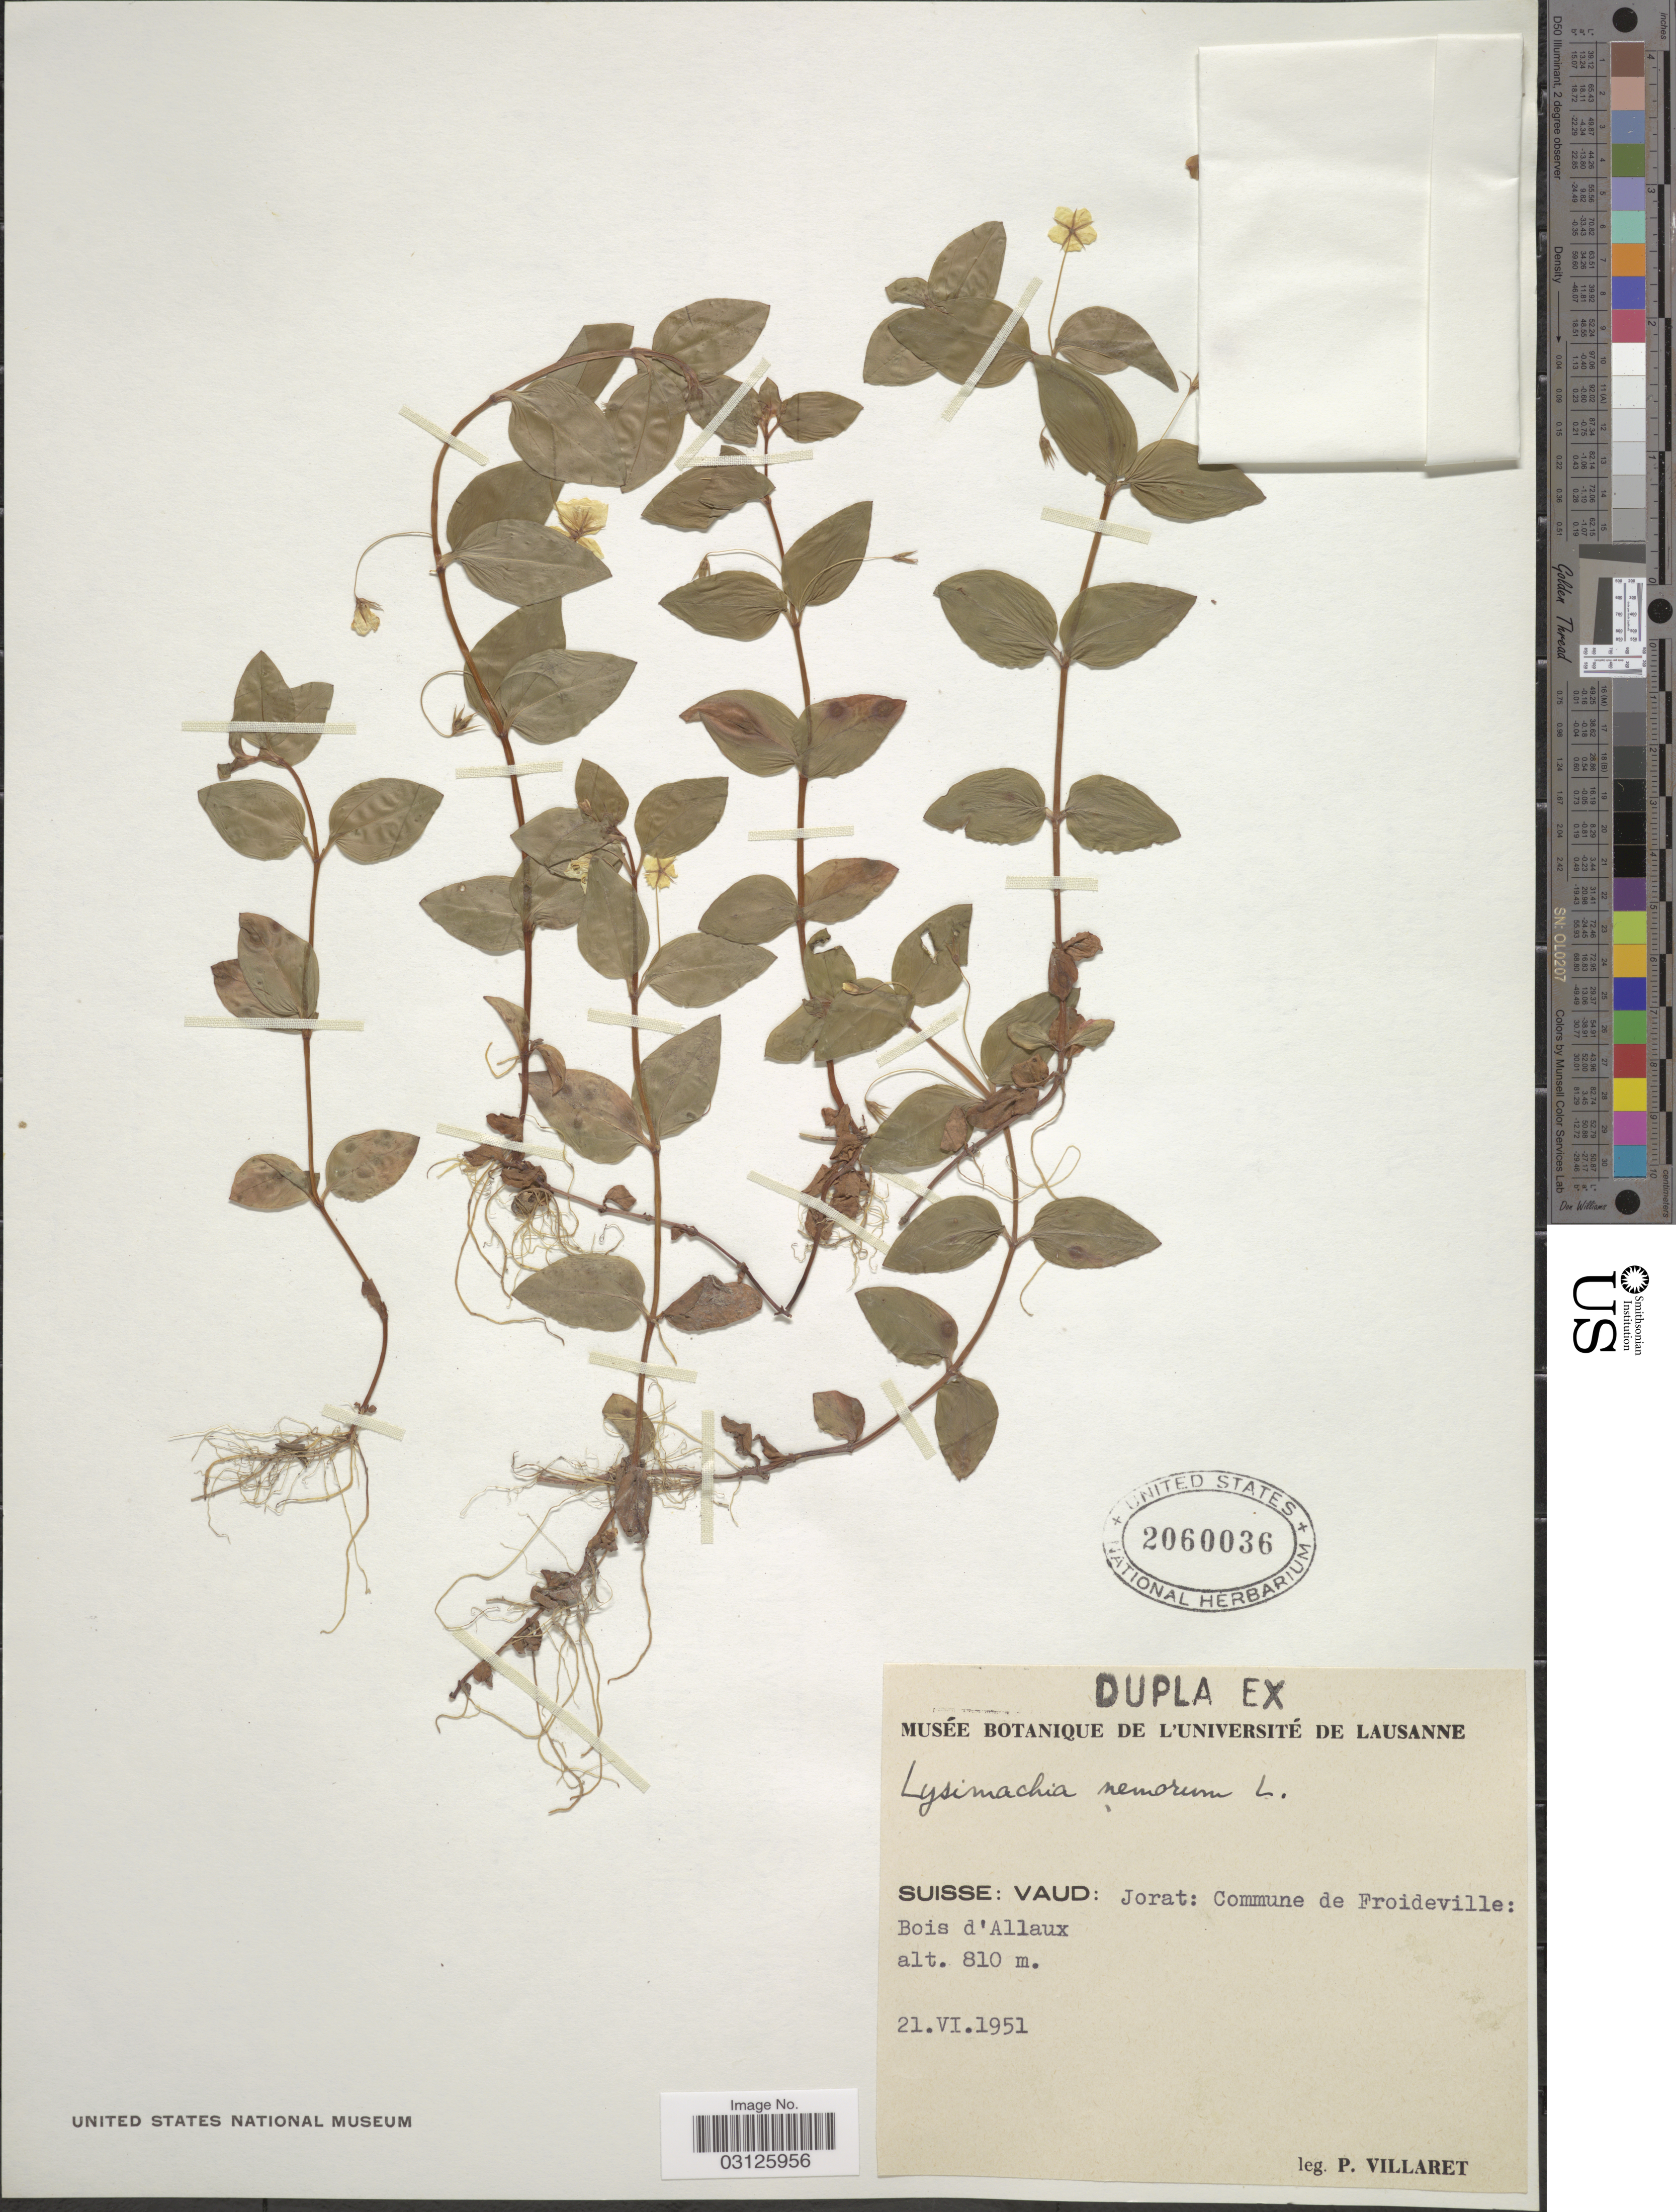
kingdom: Plantae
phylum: Tracheophyta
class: Magnoliopsida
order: Ericales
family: Primulaceae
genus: Lysimachia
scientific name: Lysimachia nemorum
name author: L.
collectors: P. Villaret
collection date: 1951-06-21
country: Switzerland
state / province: Vaud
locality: Suisse: Jorat: Commune de Froideville: Bois d'Allaux.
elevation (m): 810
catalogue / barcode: US 2060036